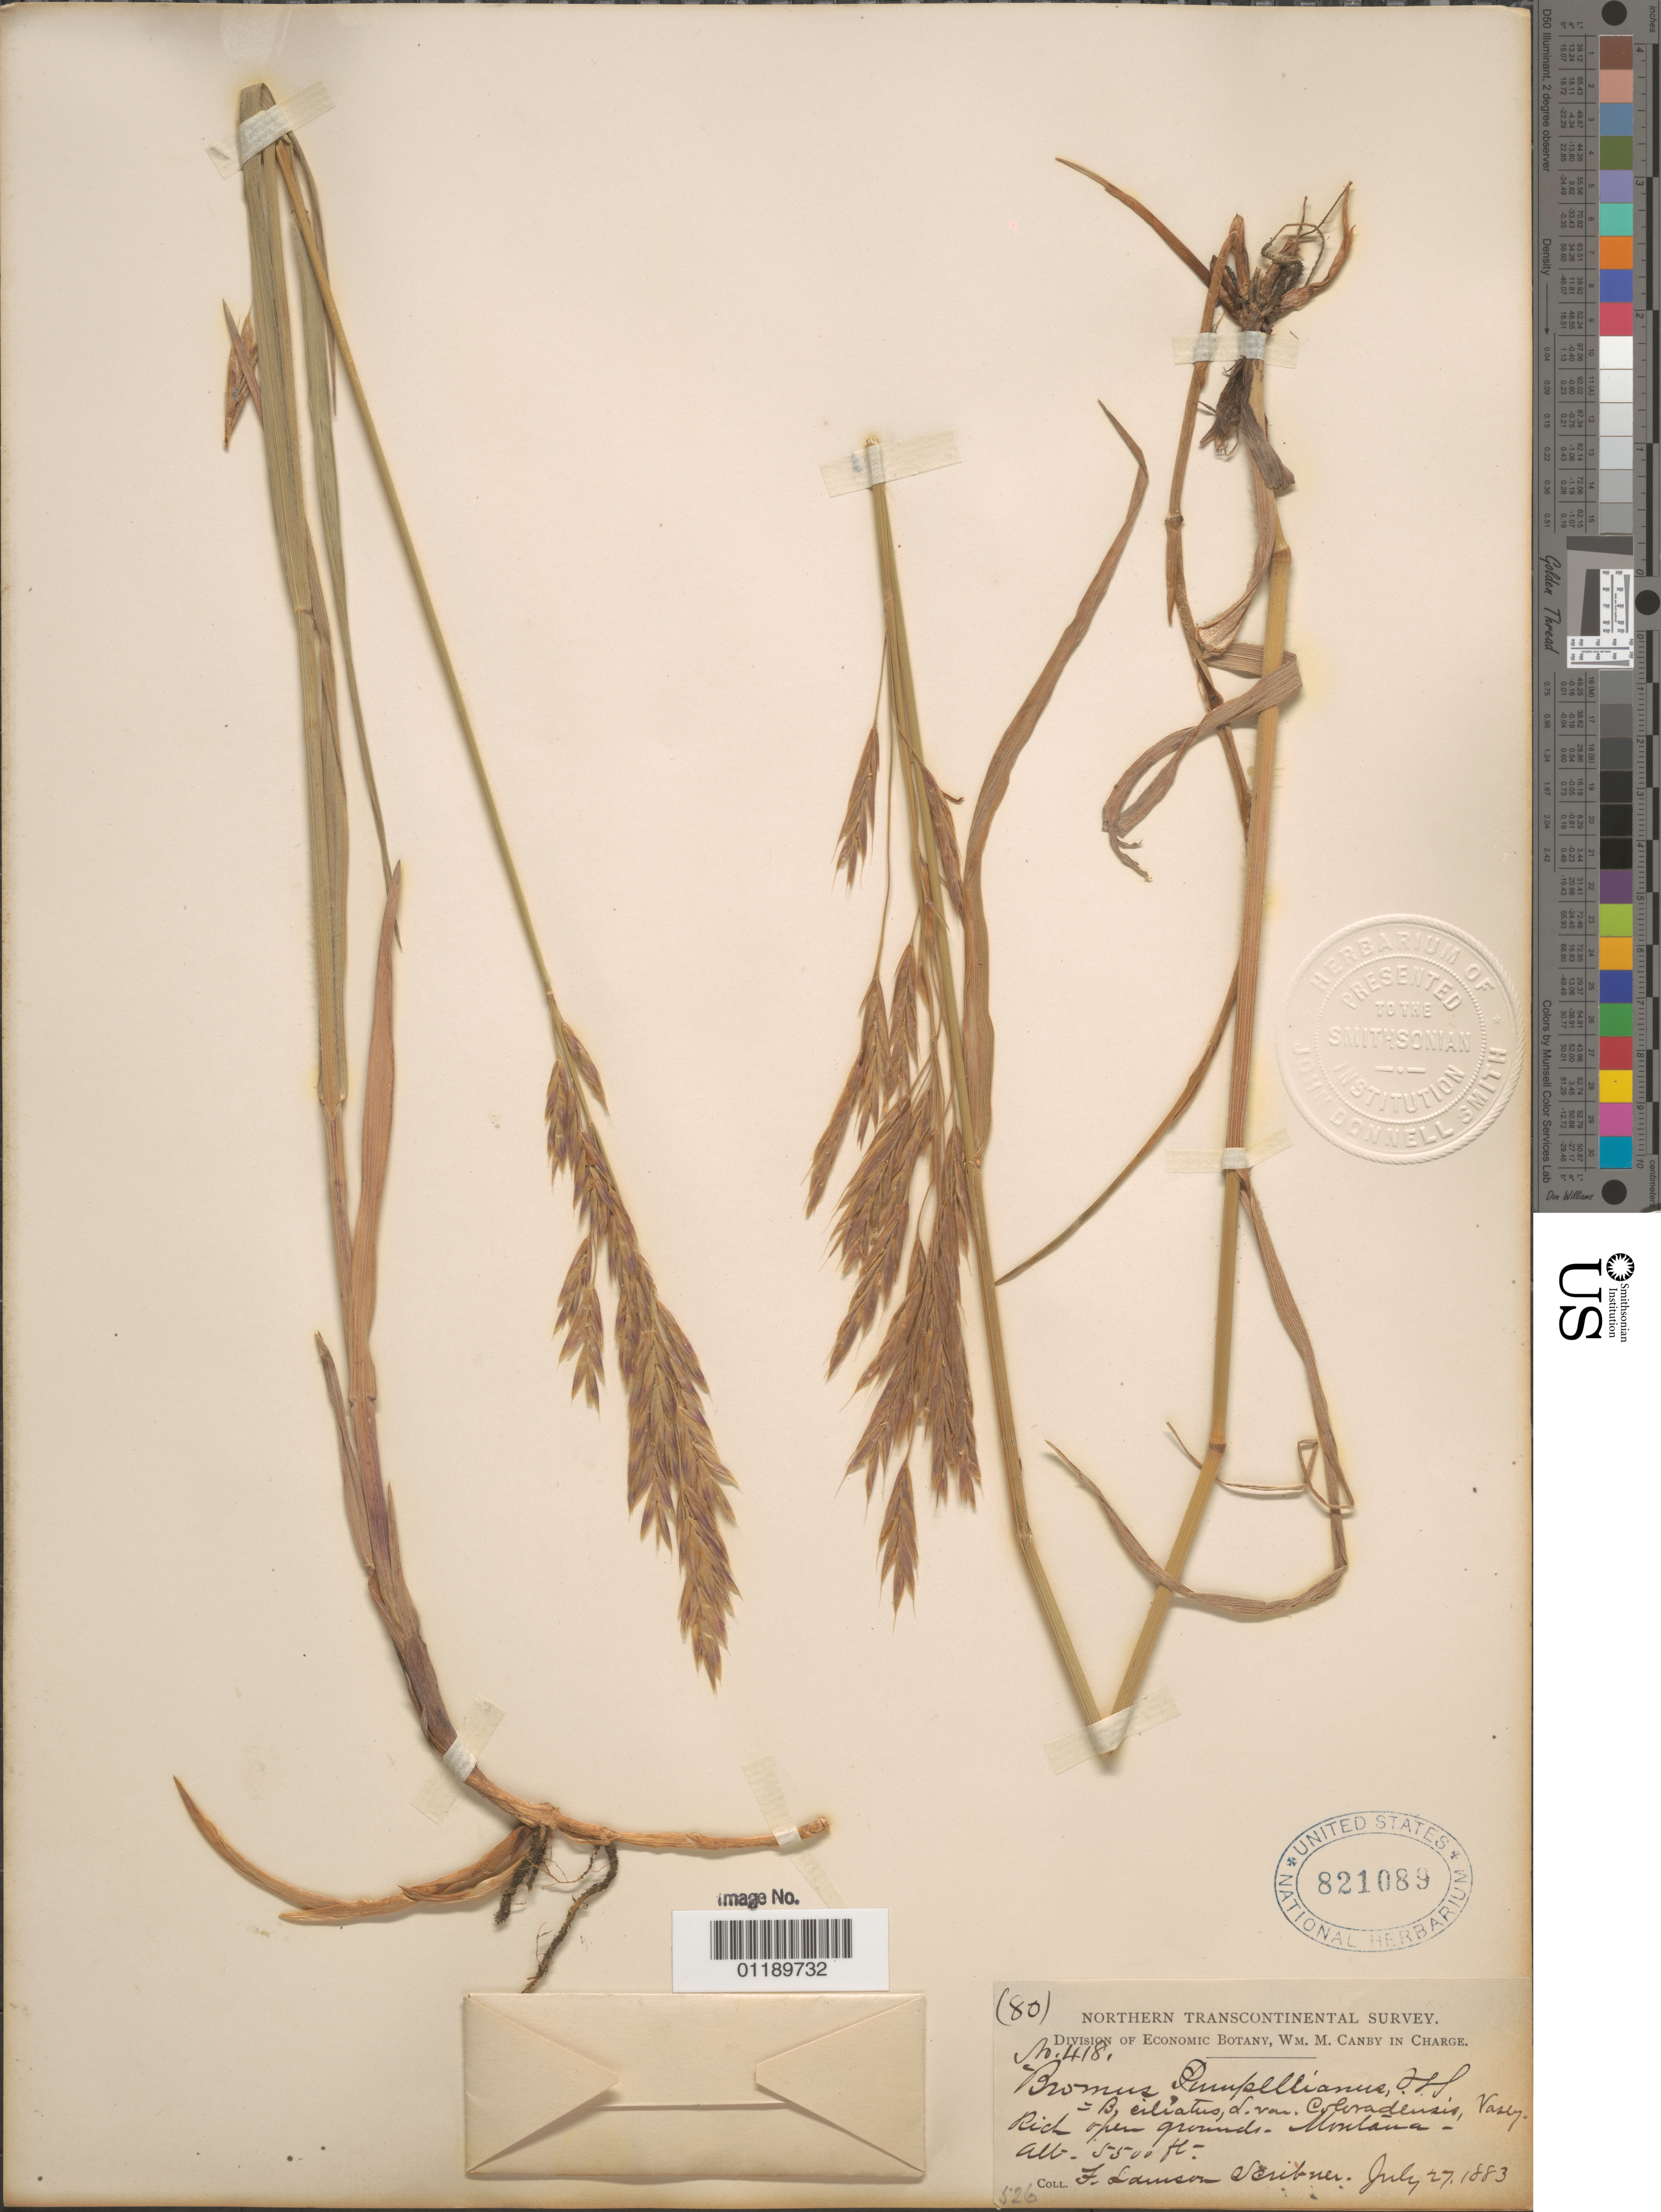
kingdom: Plantae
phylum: Tracheophyta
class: Liliopsida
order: Poales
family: Poaceae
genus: Bromus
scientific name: Bromus pumpellianus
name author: Scribn.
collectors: F. L. Scribner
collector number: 418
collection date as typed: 27 Jul 1883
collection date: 1883-07-27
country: United States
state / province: Montana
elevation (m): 1676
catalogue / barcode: US 821089